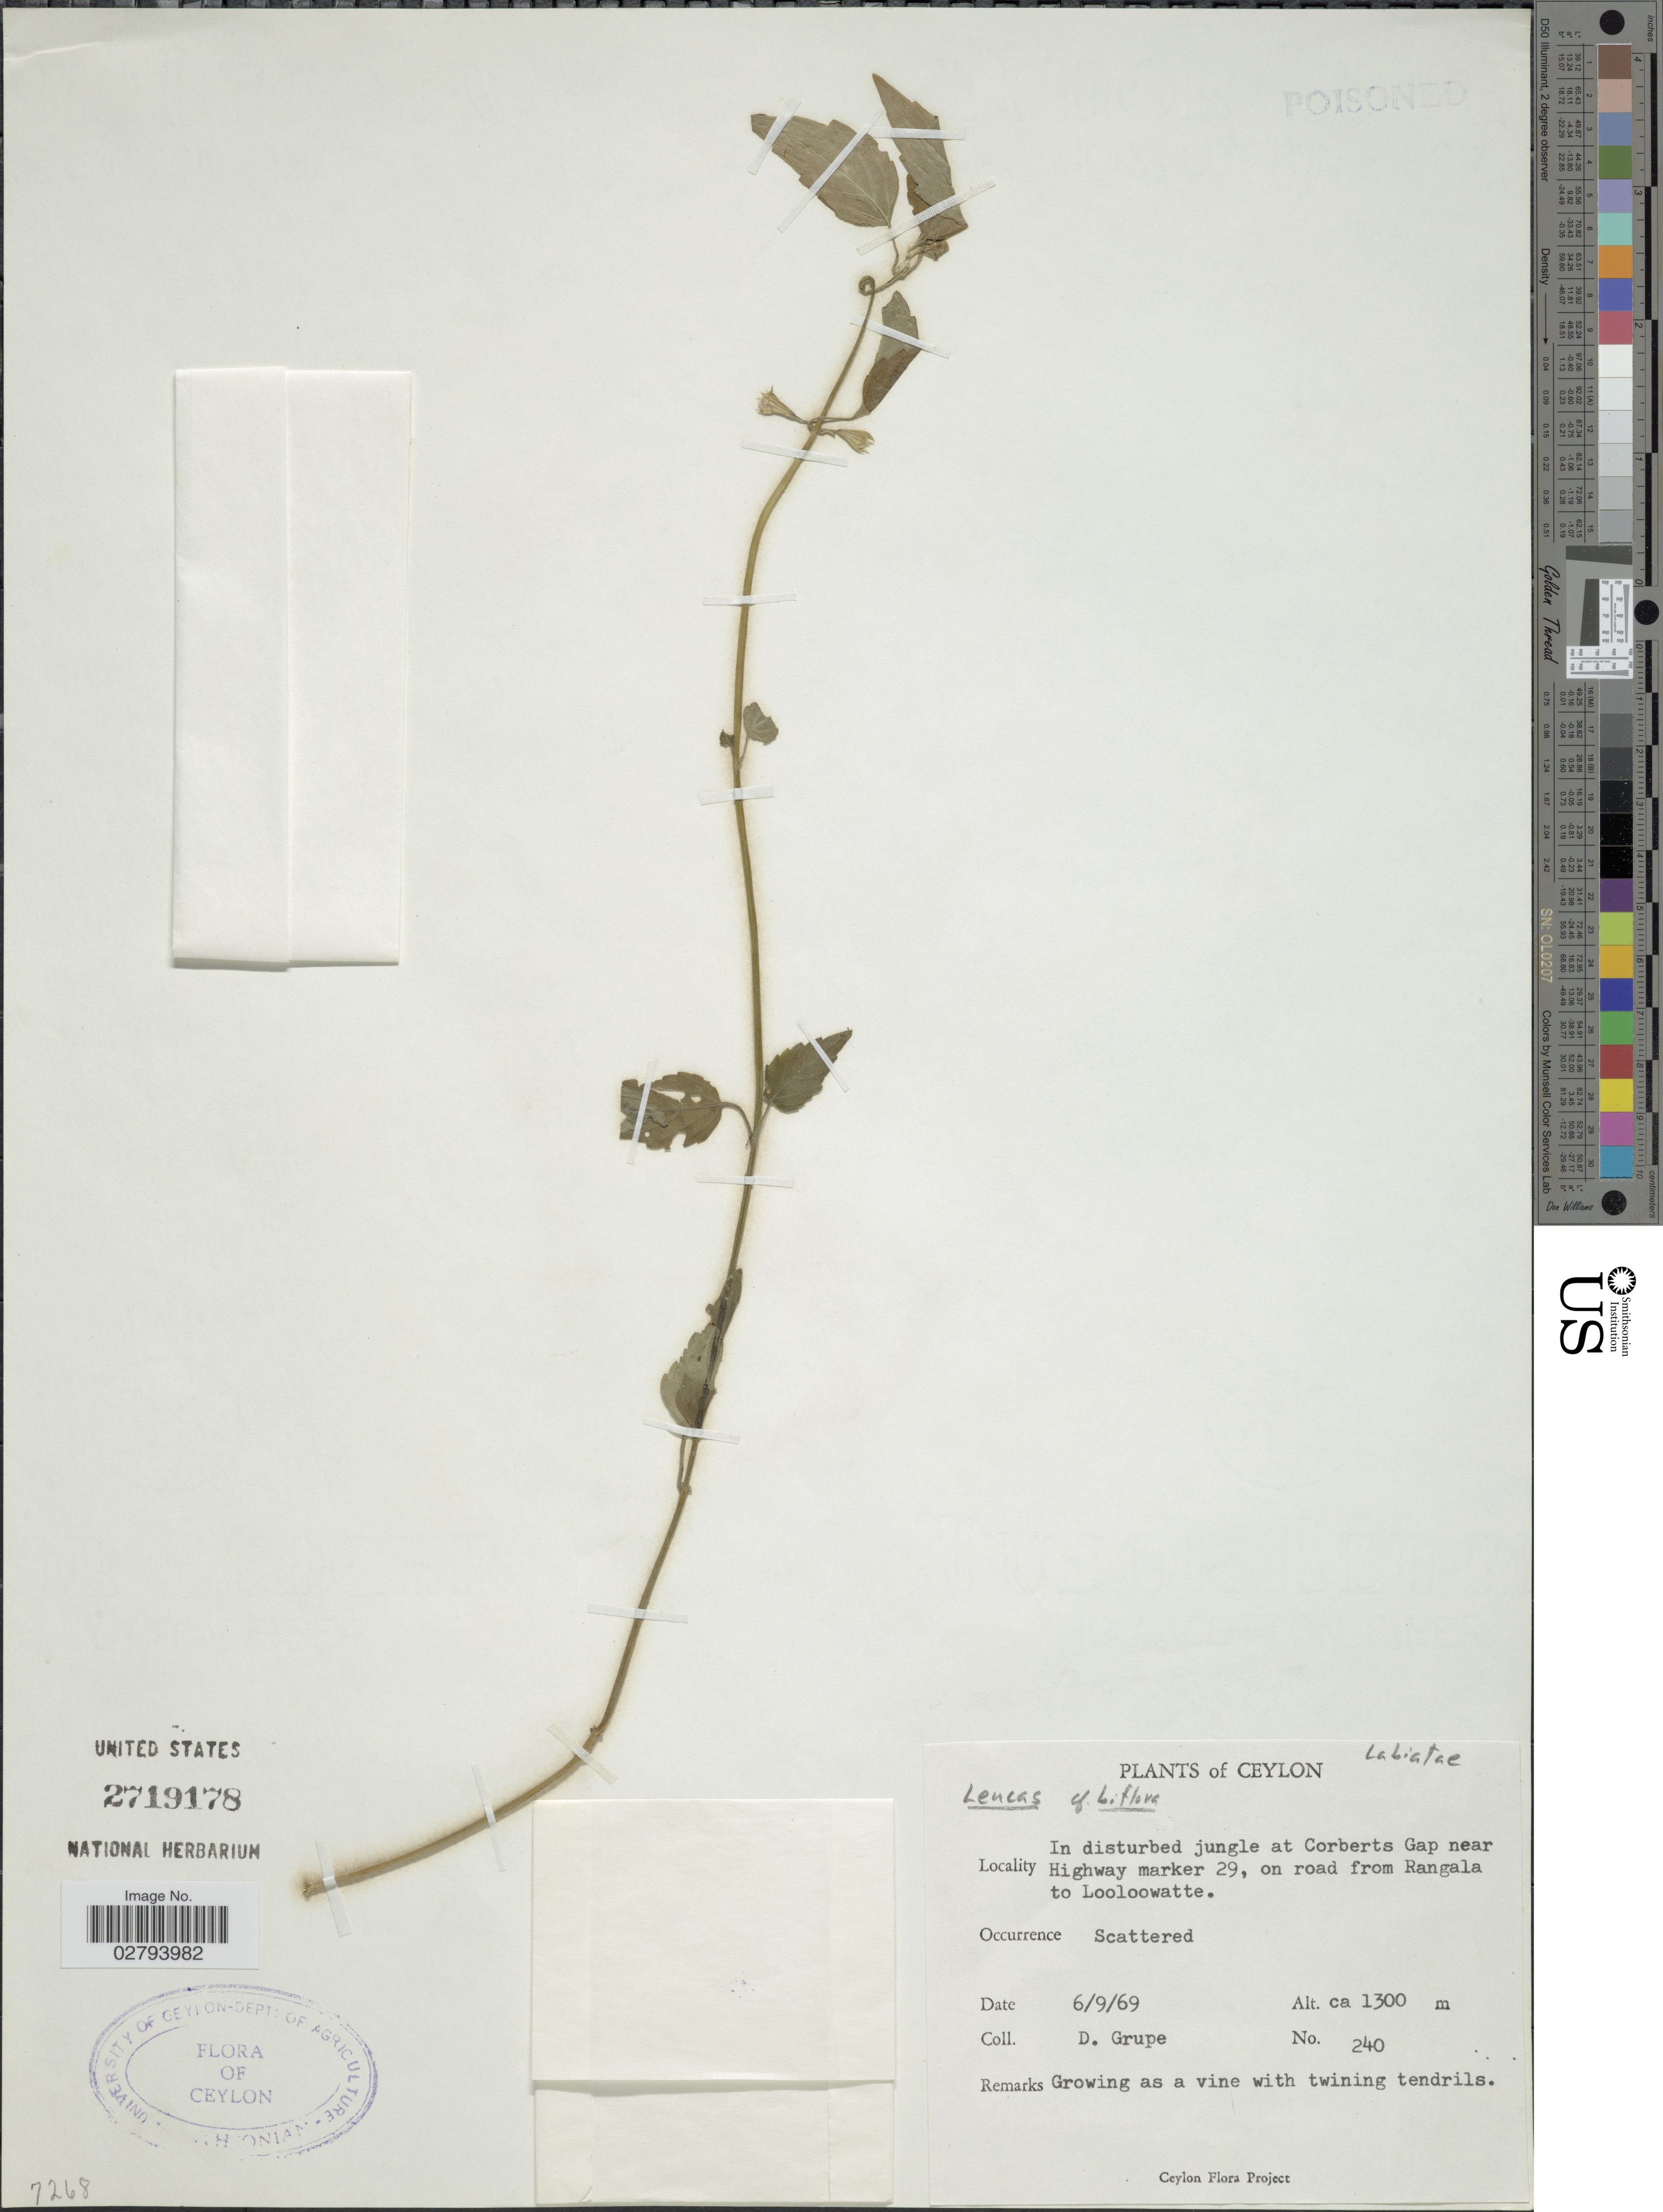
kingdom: Plantae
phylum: Tracheophyta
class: Magnoliopsida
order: Lamiales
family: Lamiaceae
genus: Leucas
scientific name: Leucas biflora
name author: (Vahl) Sm.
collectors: D. Grupe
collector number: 240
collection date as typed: Transcribed d/m/y: 6/9/69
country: Sri Lanka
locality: Ceylon, In disturbed jungle at Corberts Gap near Highway marker 29, on road from Rangala to Looloowatte.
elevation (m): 1300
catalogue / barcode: US 2719178